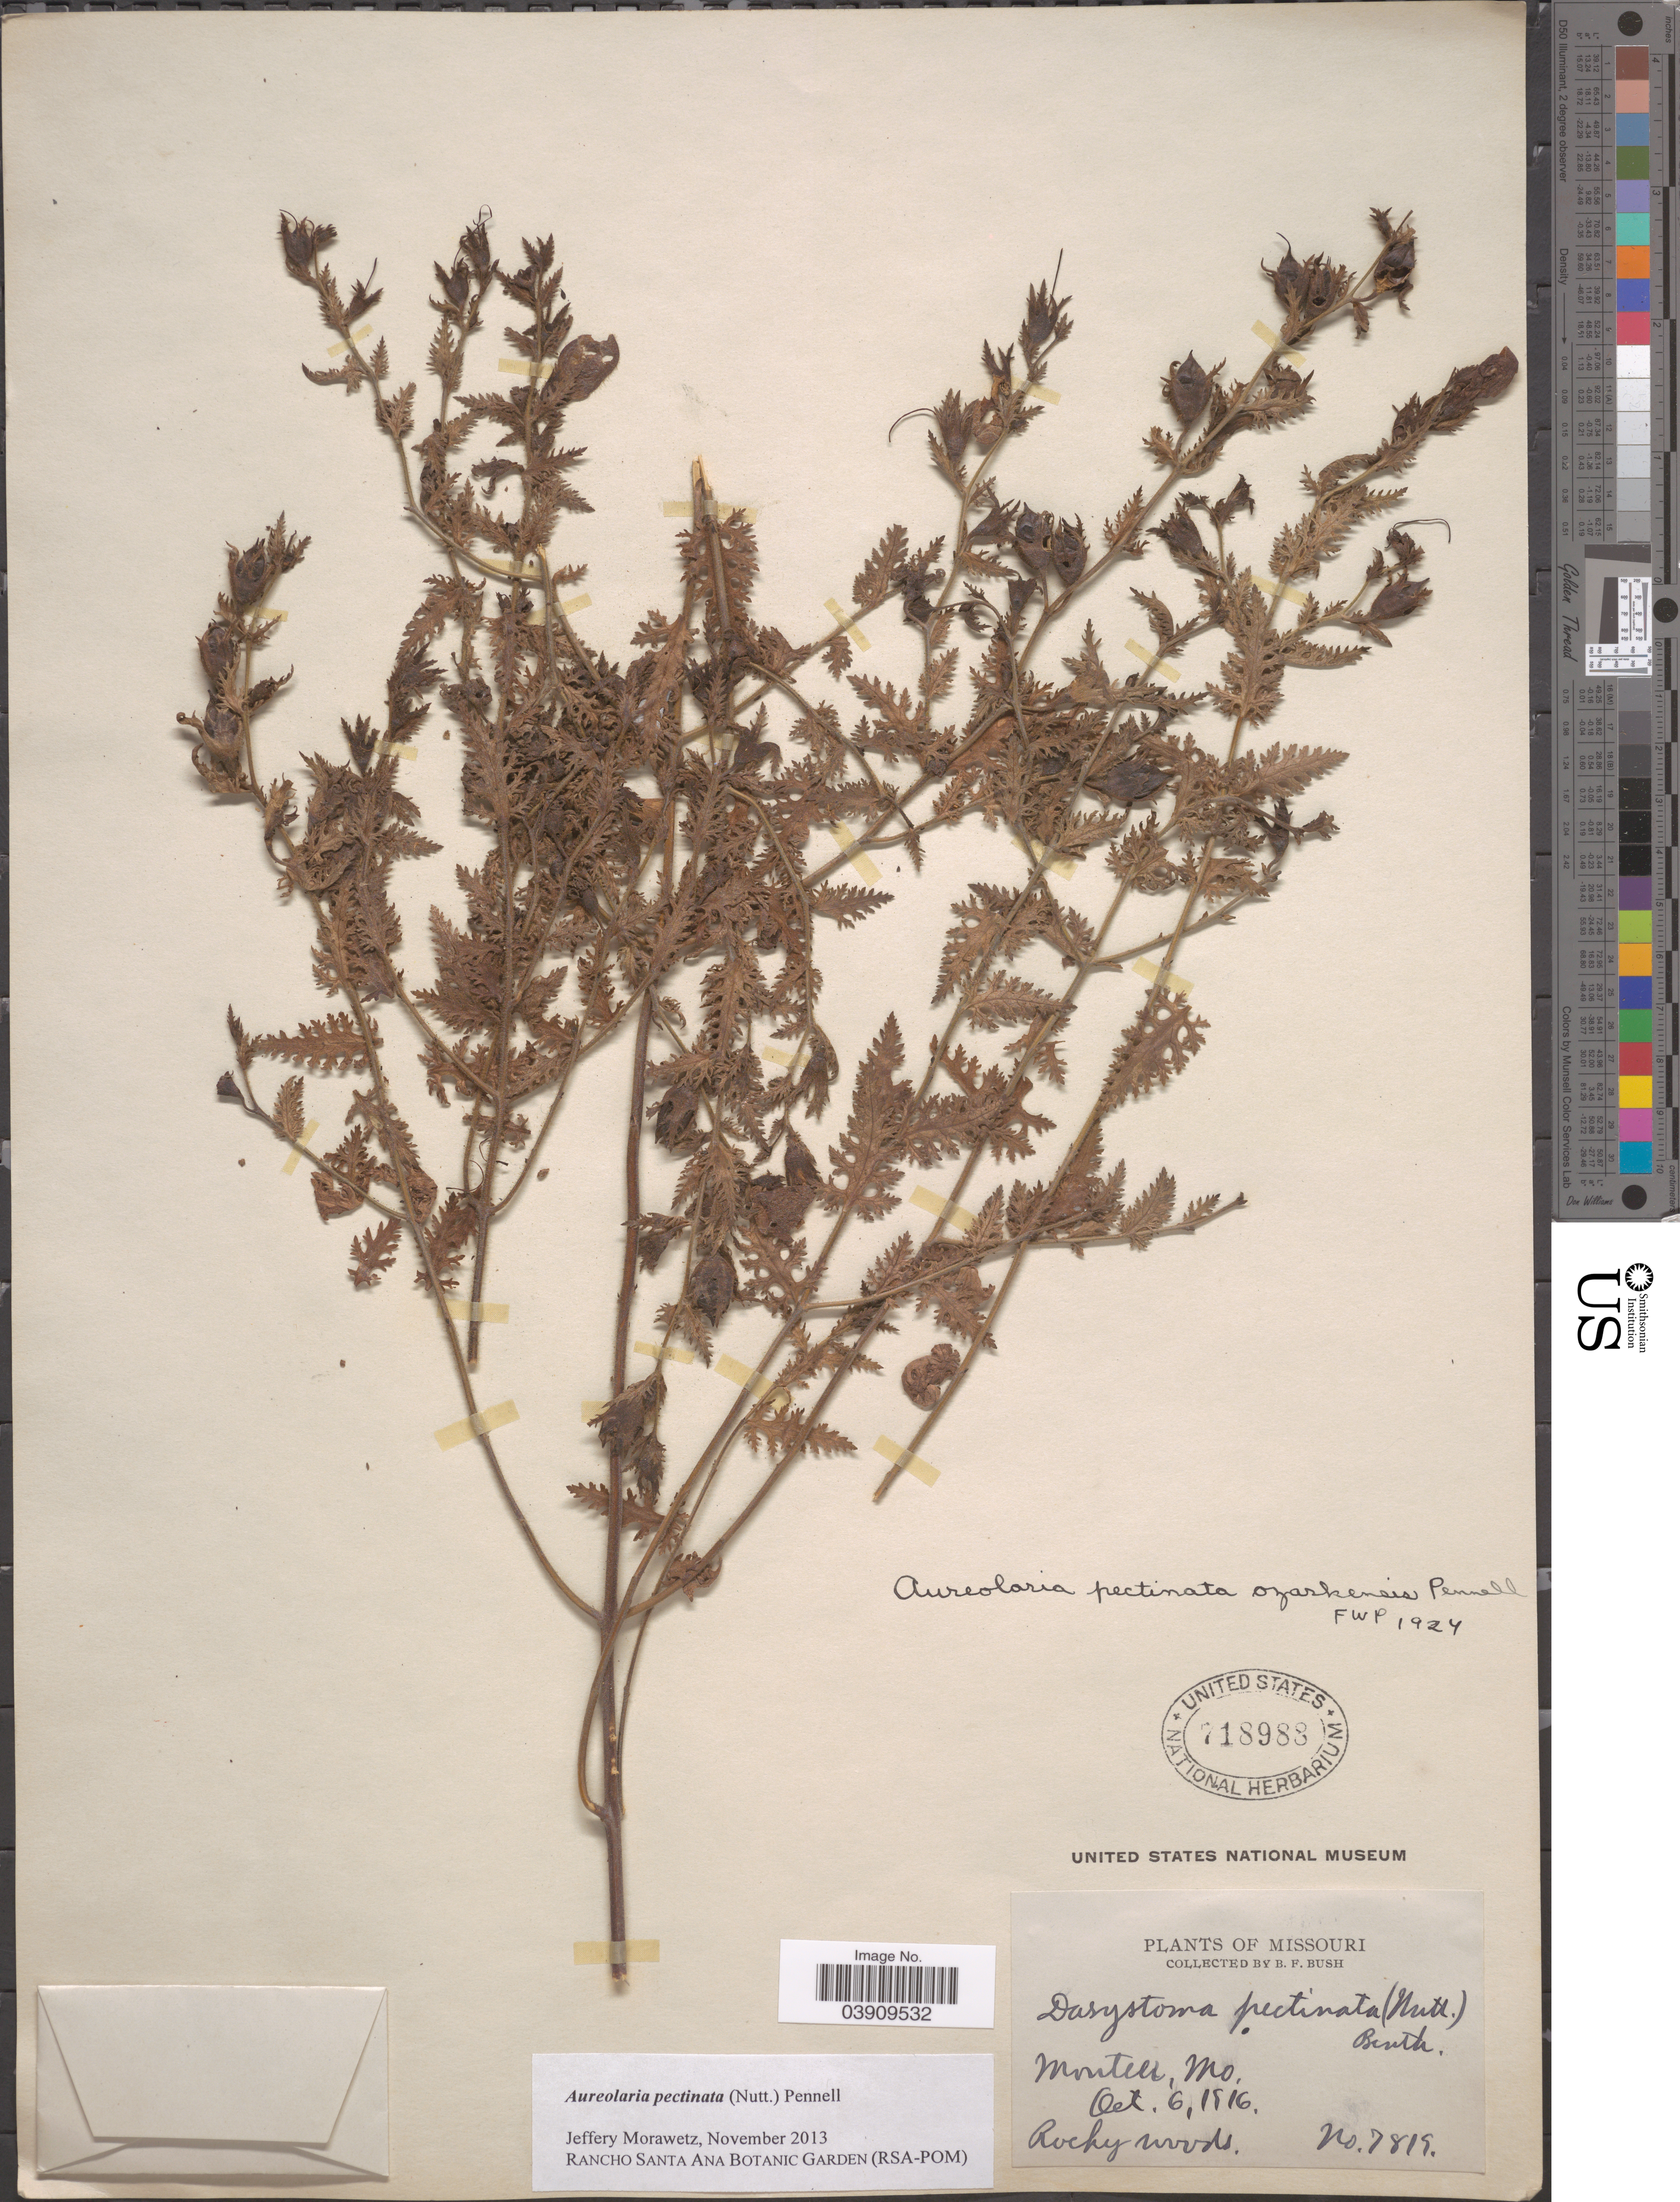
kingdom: Plantae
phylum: Tracheophyta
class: Magnoliopsida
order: Lamiales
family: Orobanchaceae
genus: Aureolaria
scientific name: Aureolaria pectinata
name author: (Nutt.) Pennell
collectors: B. F. Bush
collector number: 7819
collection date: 1916-10-06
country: United States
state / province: Missouri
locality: Montier.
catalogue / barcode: US 718988